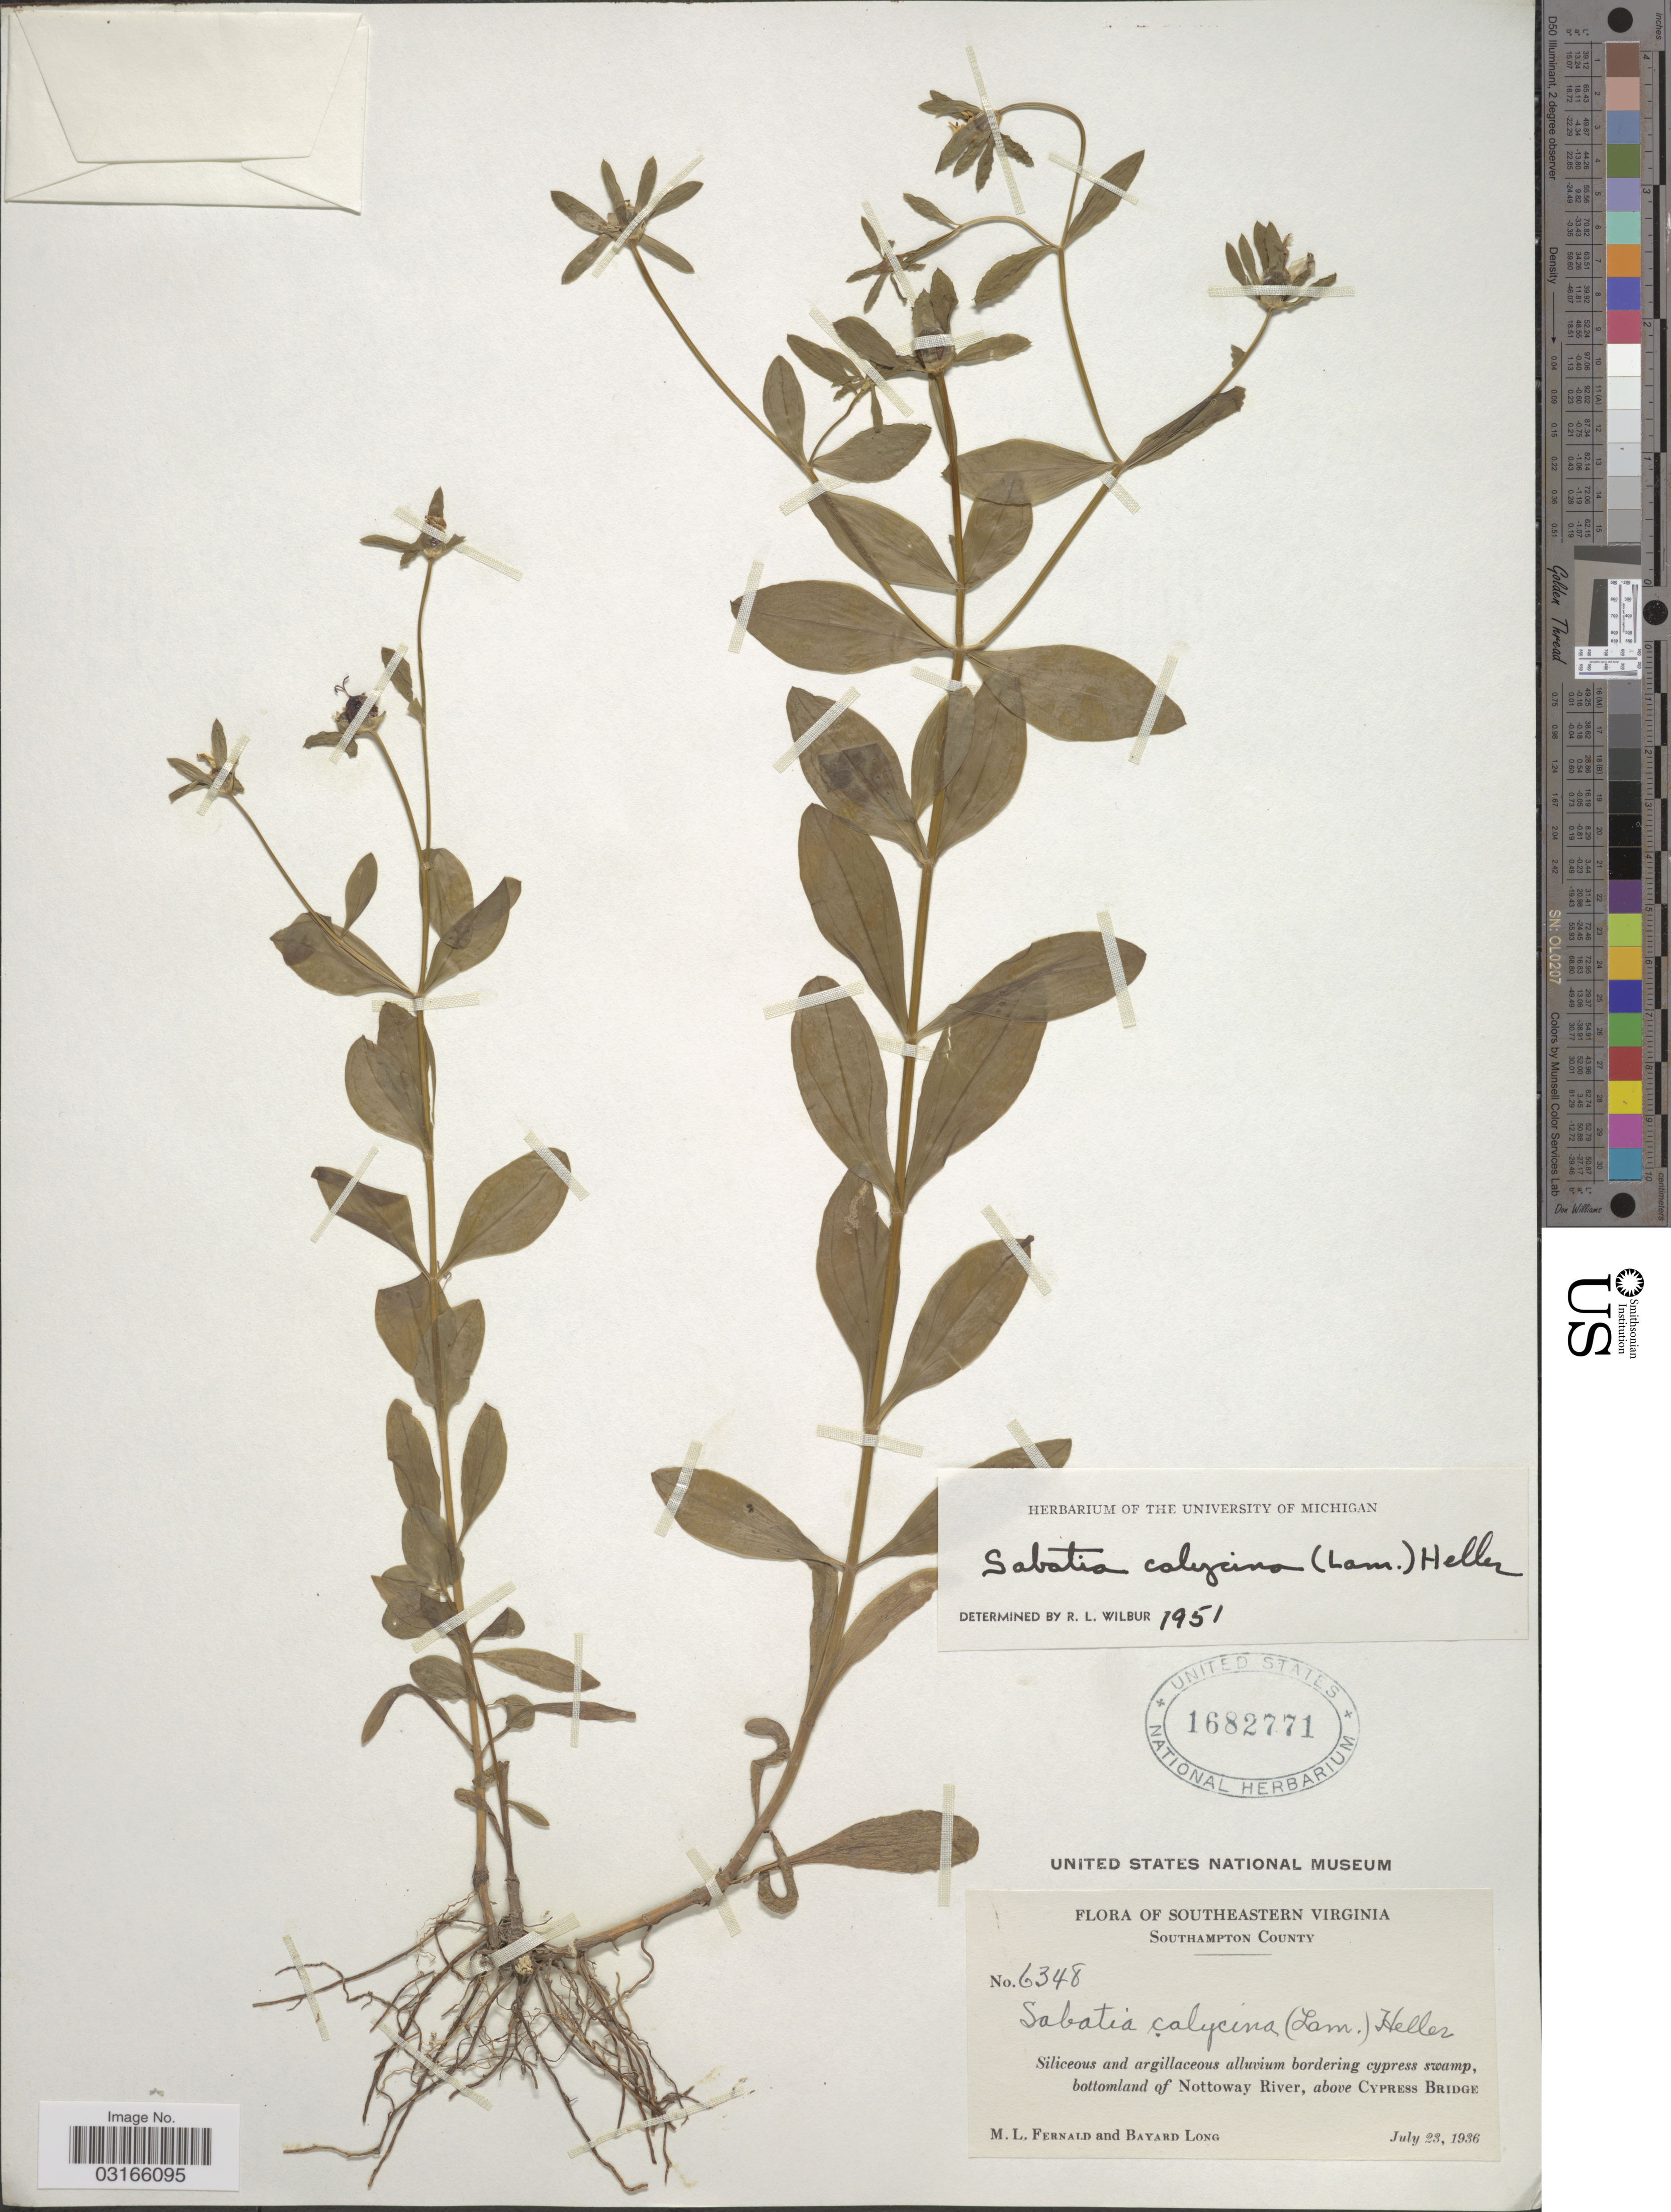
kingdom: Plantae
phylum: Tracheophyta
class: Magnoliopsida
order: Gentianales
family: Gentianaceae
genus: Sabatia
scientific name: Sabatia calycina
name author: (Lam.) A. Heller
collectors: M. L. Fernald & B. Long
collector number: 6348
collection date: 1936-07-23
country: United States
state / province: Virginia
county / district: Southampton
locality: Southeastern Virginia, Southampton County, bottomland of Nottoway River, above Cypress Bridge.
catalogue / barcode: US 1682771